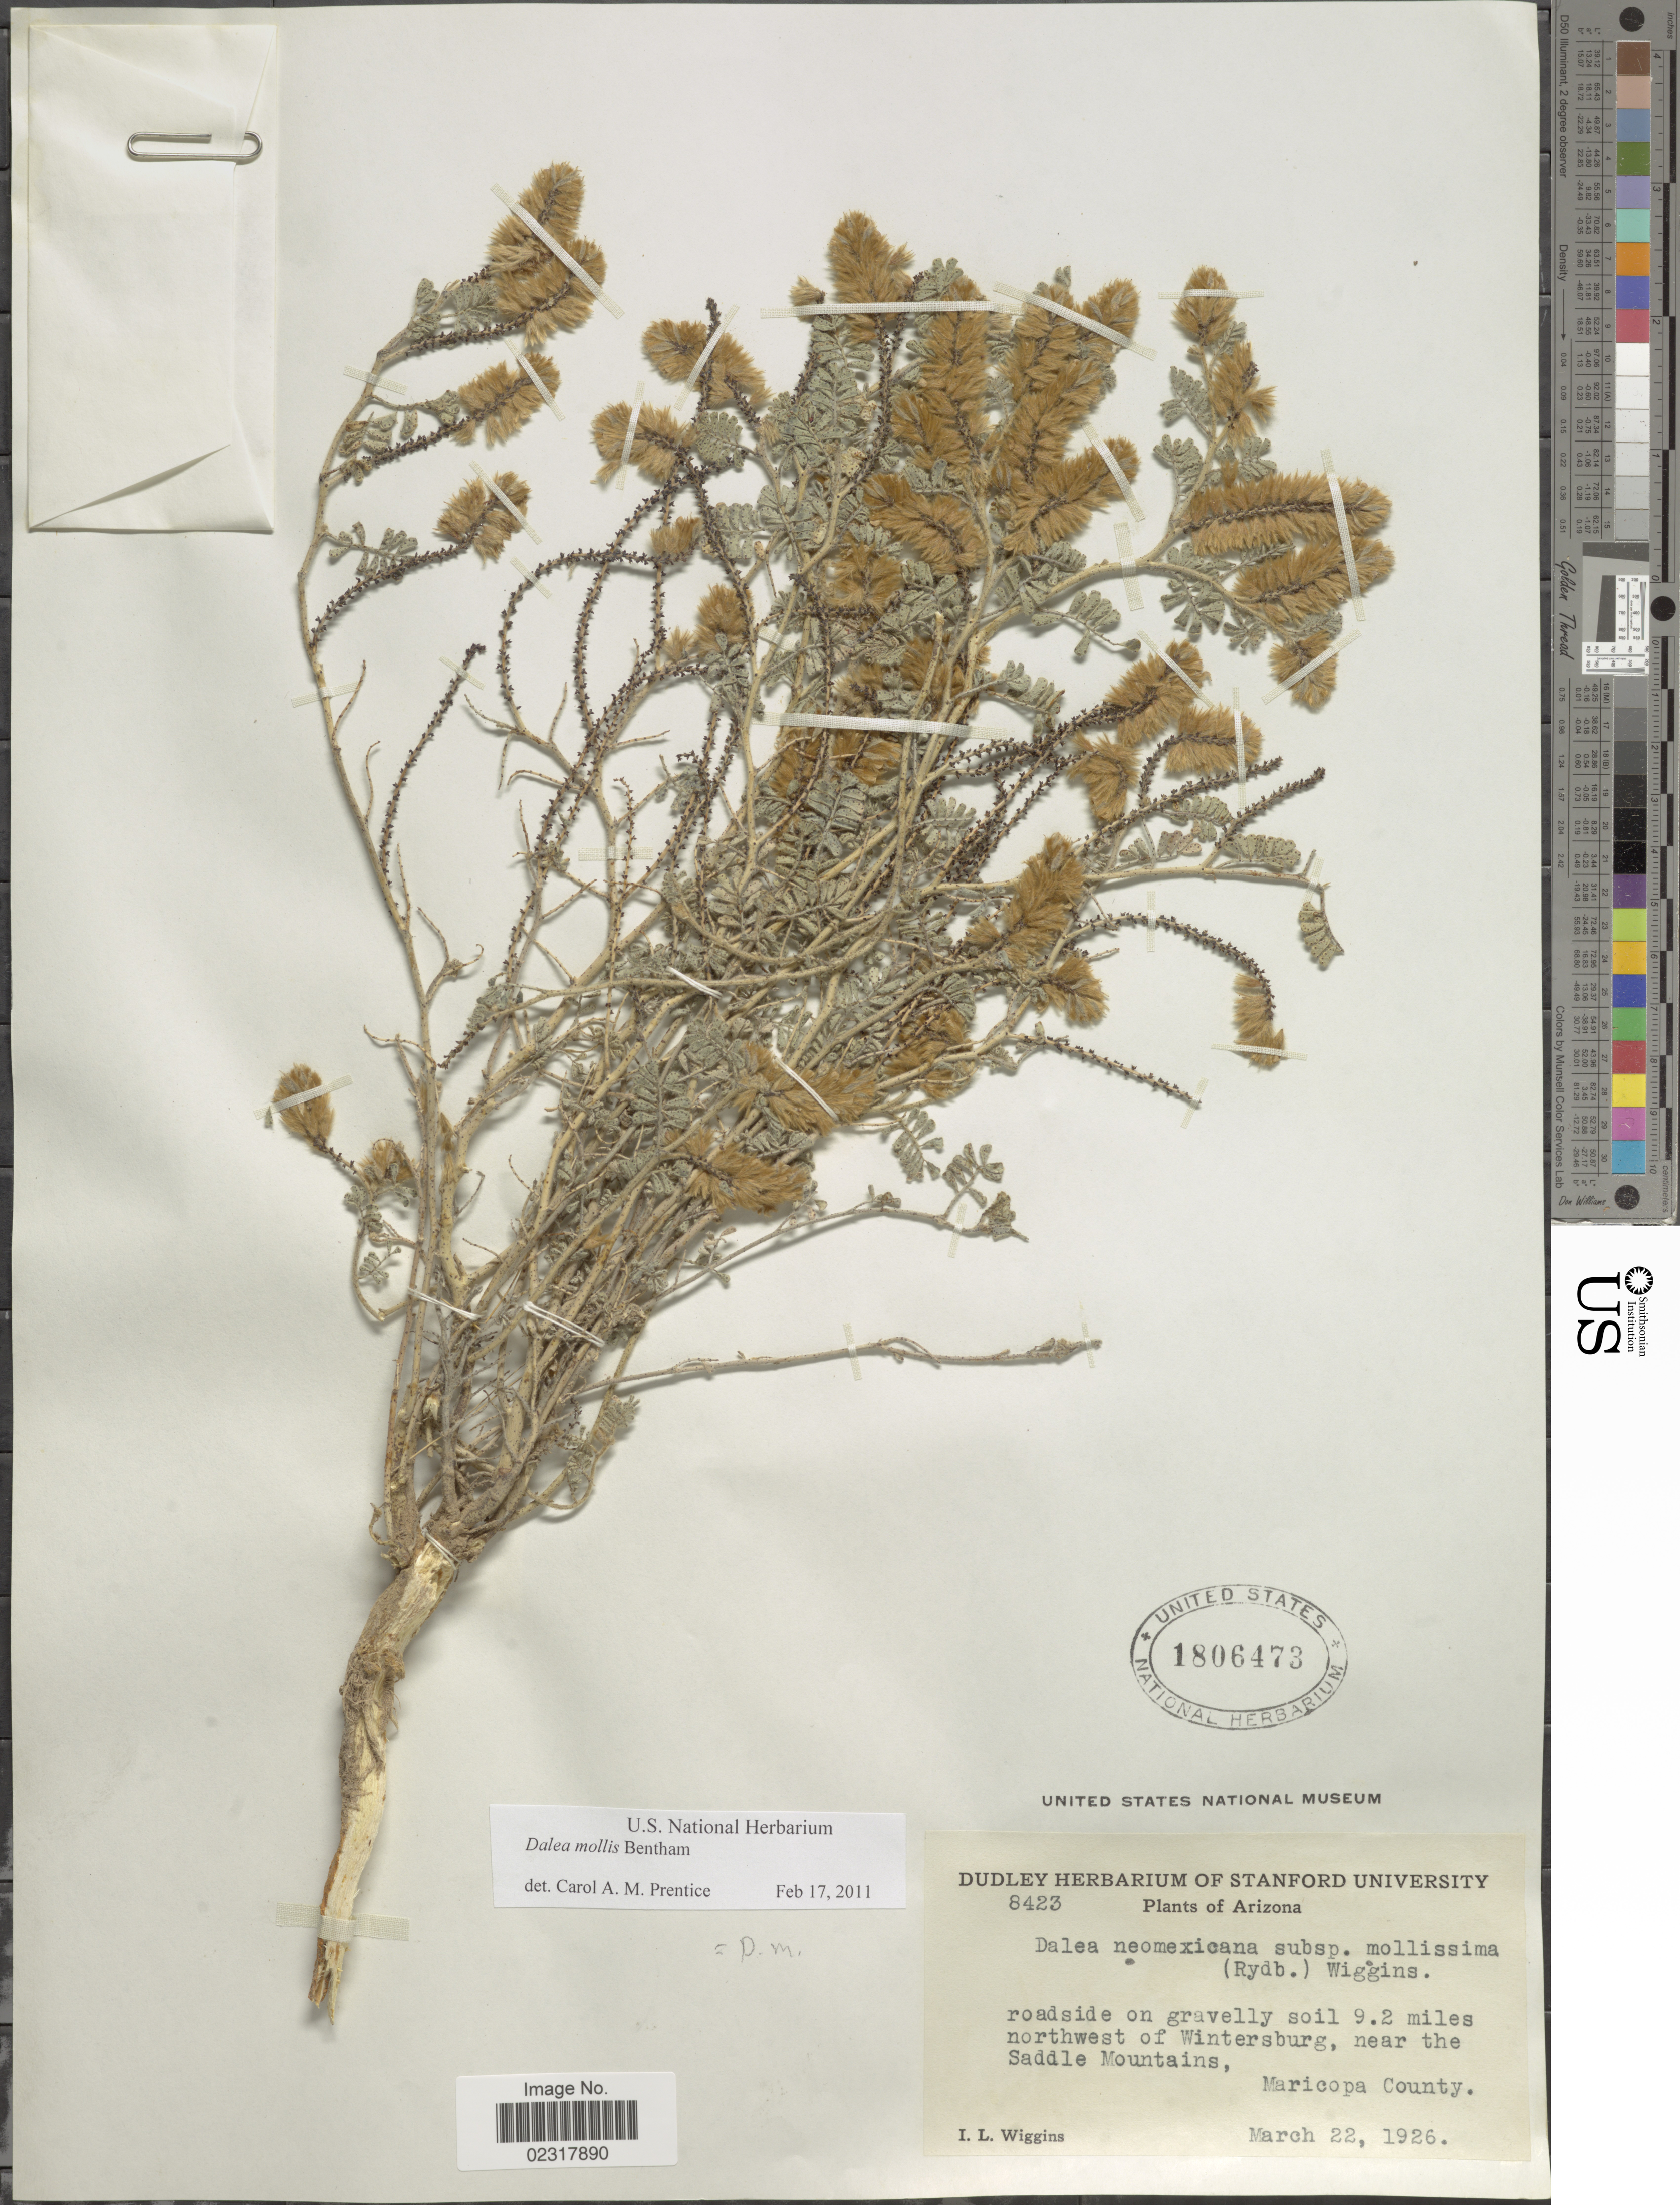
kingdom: Plantae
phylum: Tracheophyta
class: Magnoliopsida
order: Fabales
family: Fabaceae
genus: Dalea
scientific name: Dalea mollis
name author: Benth.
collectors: I. L. Wiggins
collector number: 8423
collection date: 1926-03-22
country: United States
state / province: Arizona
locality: Roadside on gravelly soil 9.2 miles northwest of Wintersburg, near the Saddle Mountains, Maricopa County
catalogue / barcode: US 1806473